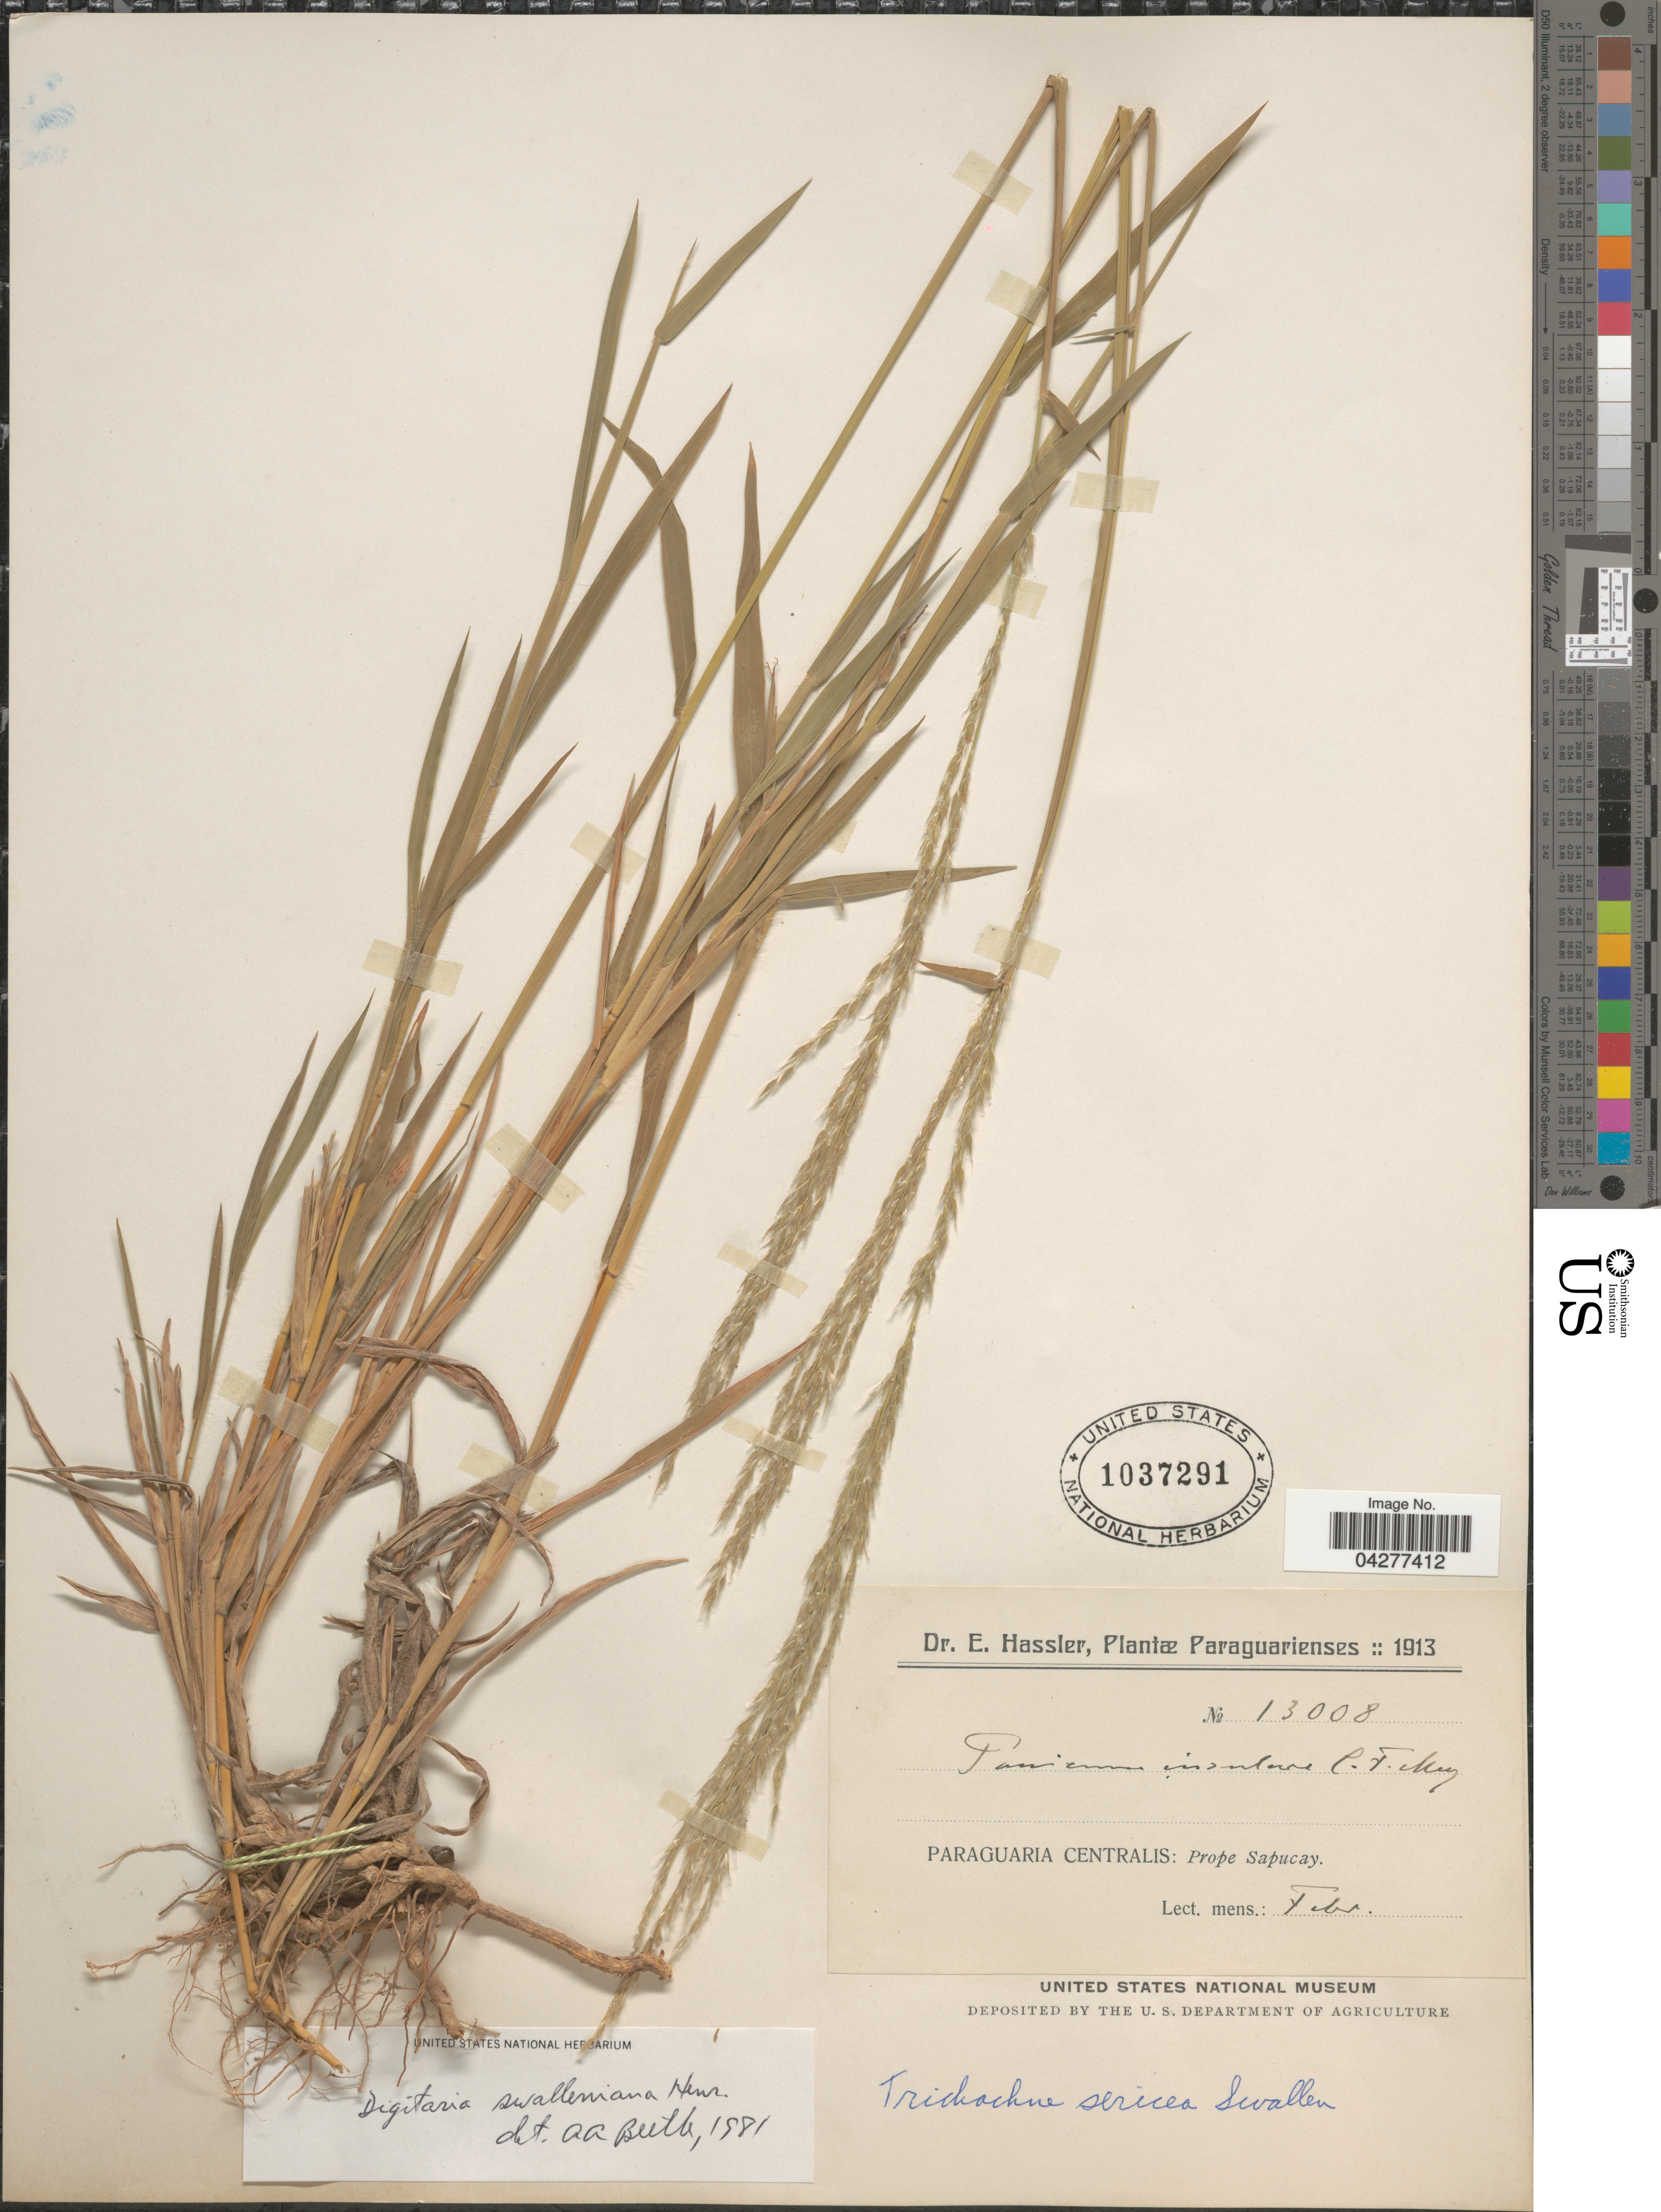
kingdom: Plantae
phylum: Tracheophyta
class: Liliopsida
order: Poales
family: Poaceae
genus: Digitaria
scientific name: Digitaria swalleniana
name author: Henr.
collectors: E. Hassler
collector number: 13008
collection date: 1913-02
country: Paraguay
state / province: Paraguari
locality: Paraguaria Centralis: Prope Sapucay.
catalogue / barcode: US 1037291